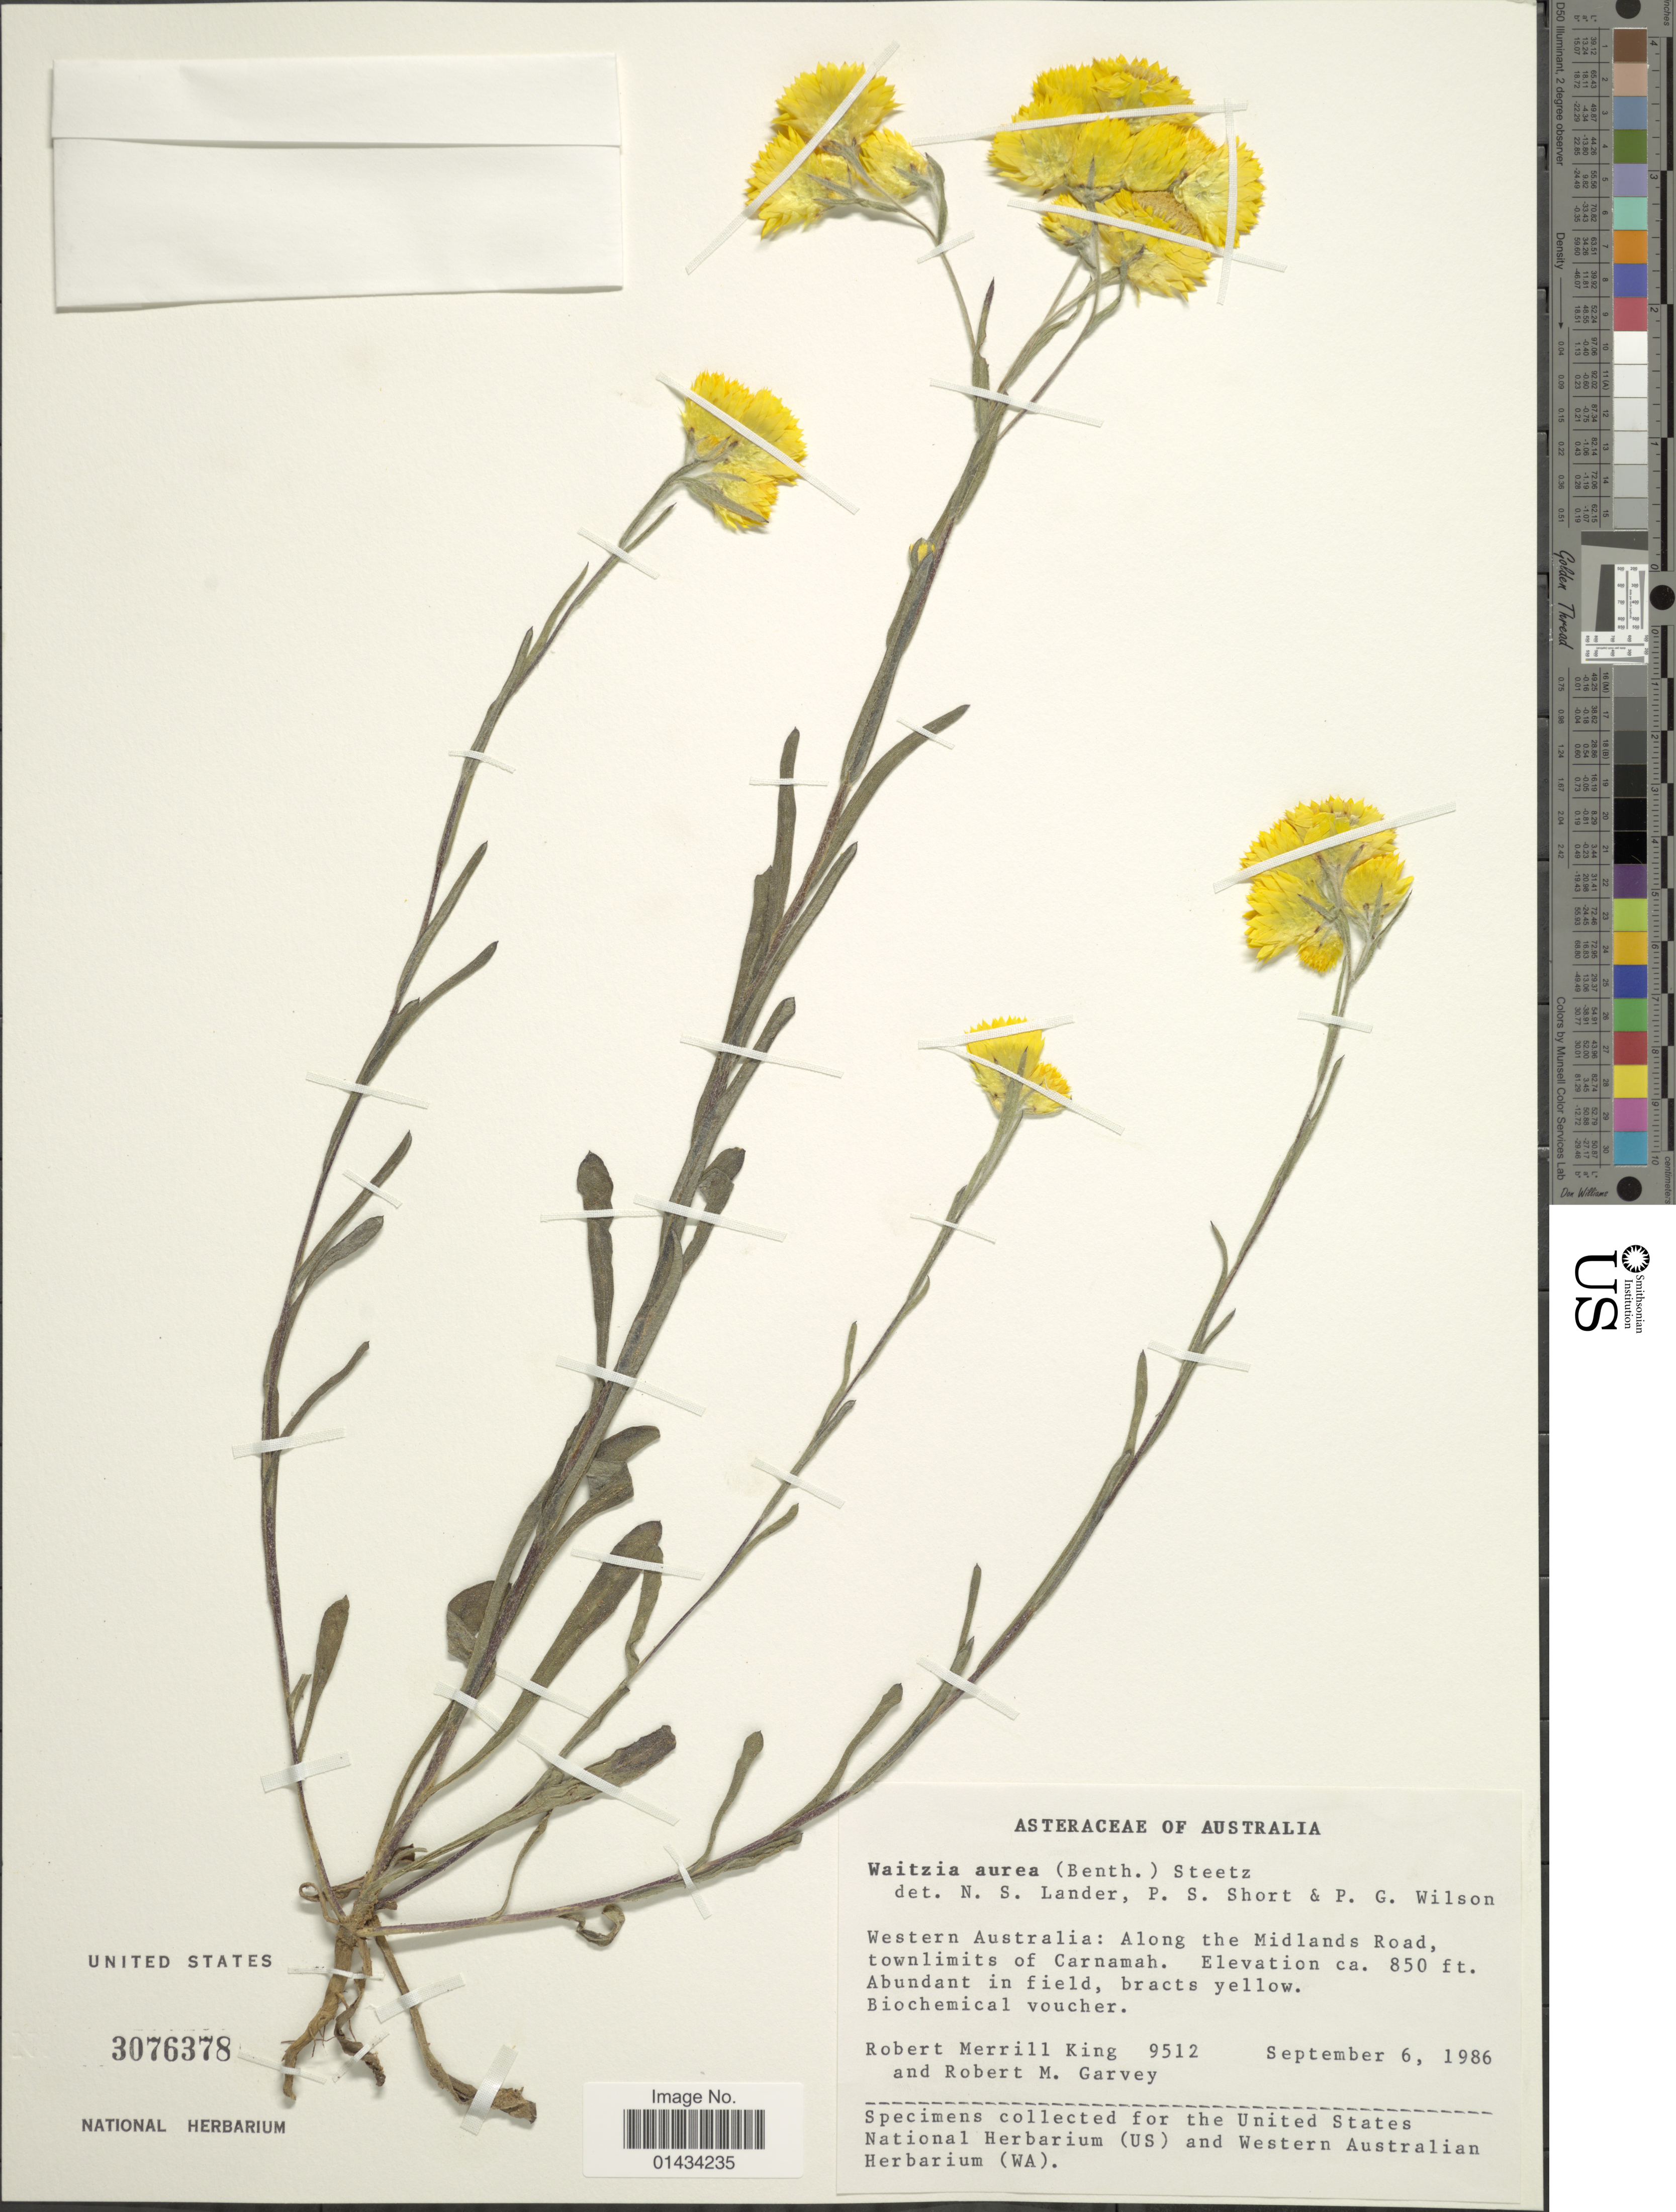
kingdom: Plantae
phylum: Tracheophyta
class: Magnoliopsida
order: Asterales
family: Asteraceae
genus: Waitzia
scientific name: Waitzia acuminata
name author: Steetz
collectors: R. M. King & R. Garvey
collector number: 9512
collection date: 1986-09-06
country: Australia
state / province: Western Australia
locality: Along the Midlands Road, townlimits of Carnamah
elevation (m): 259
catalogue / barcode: US 3076378